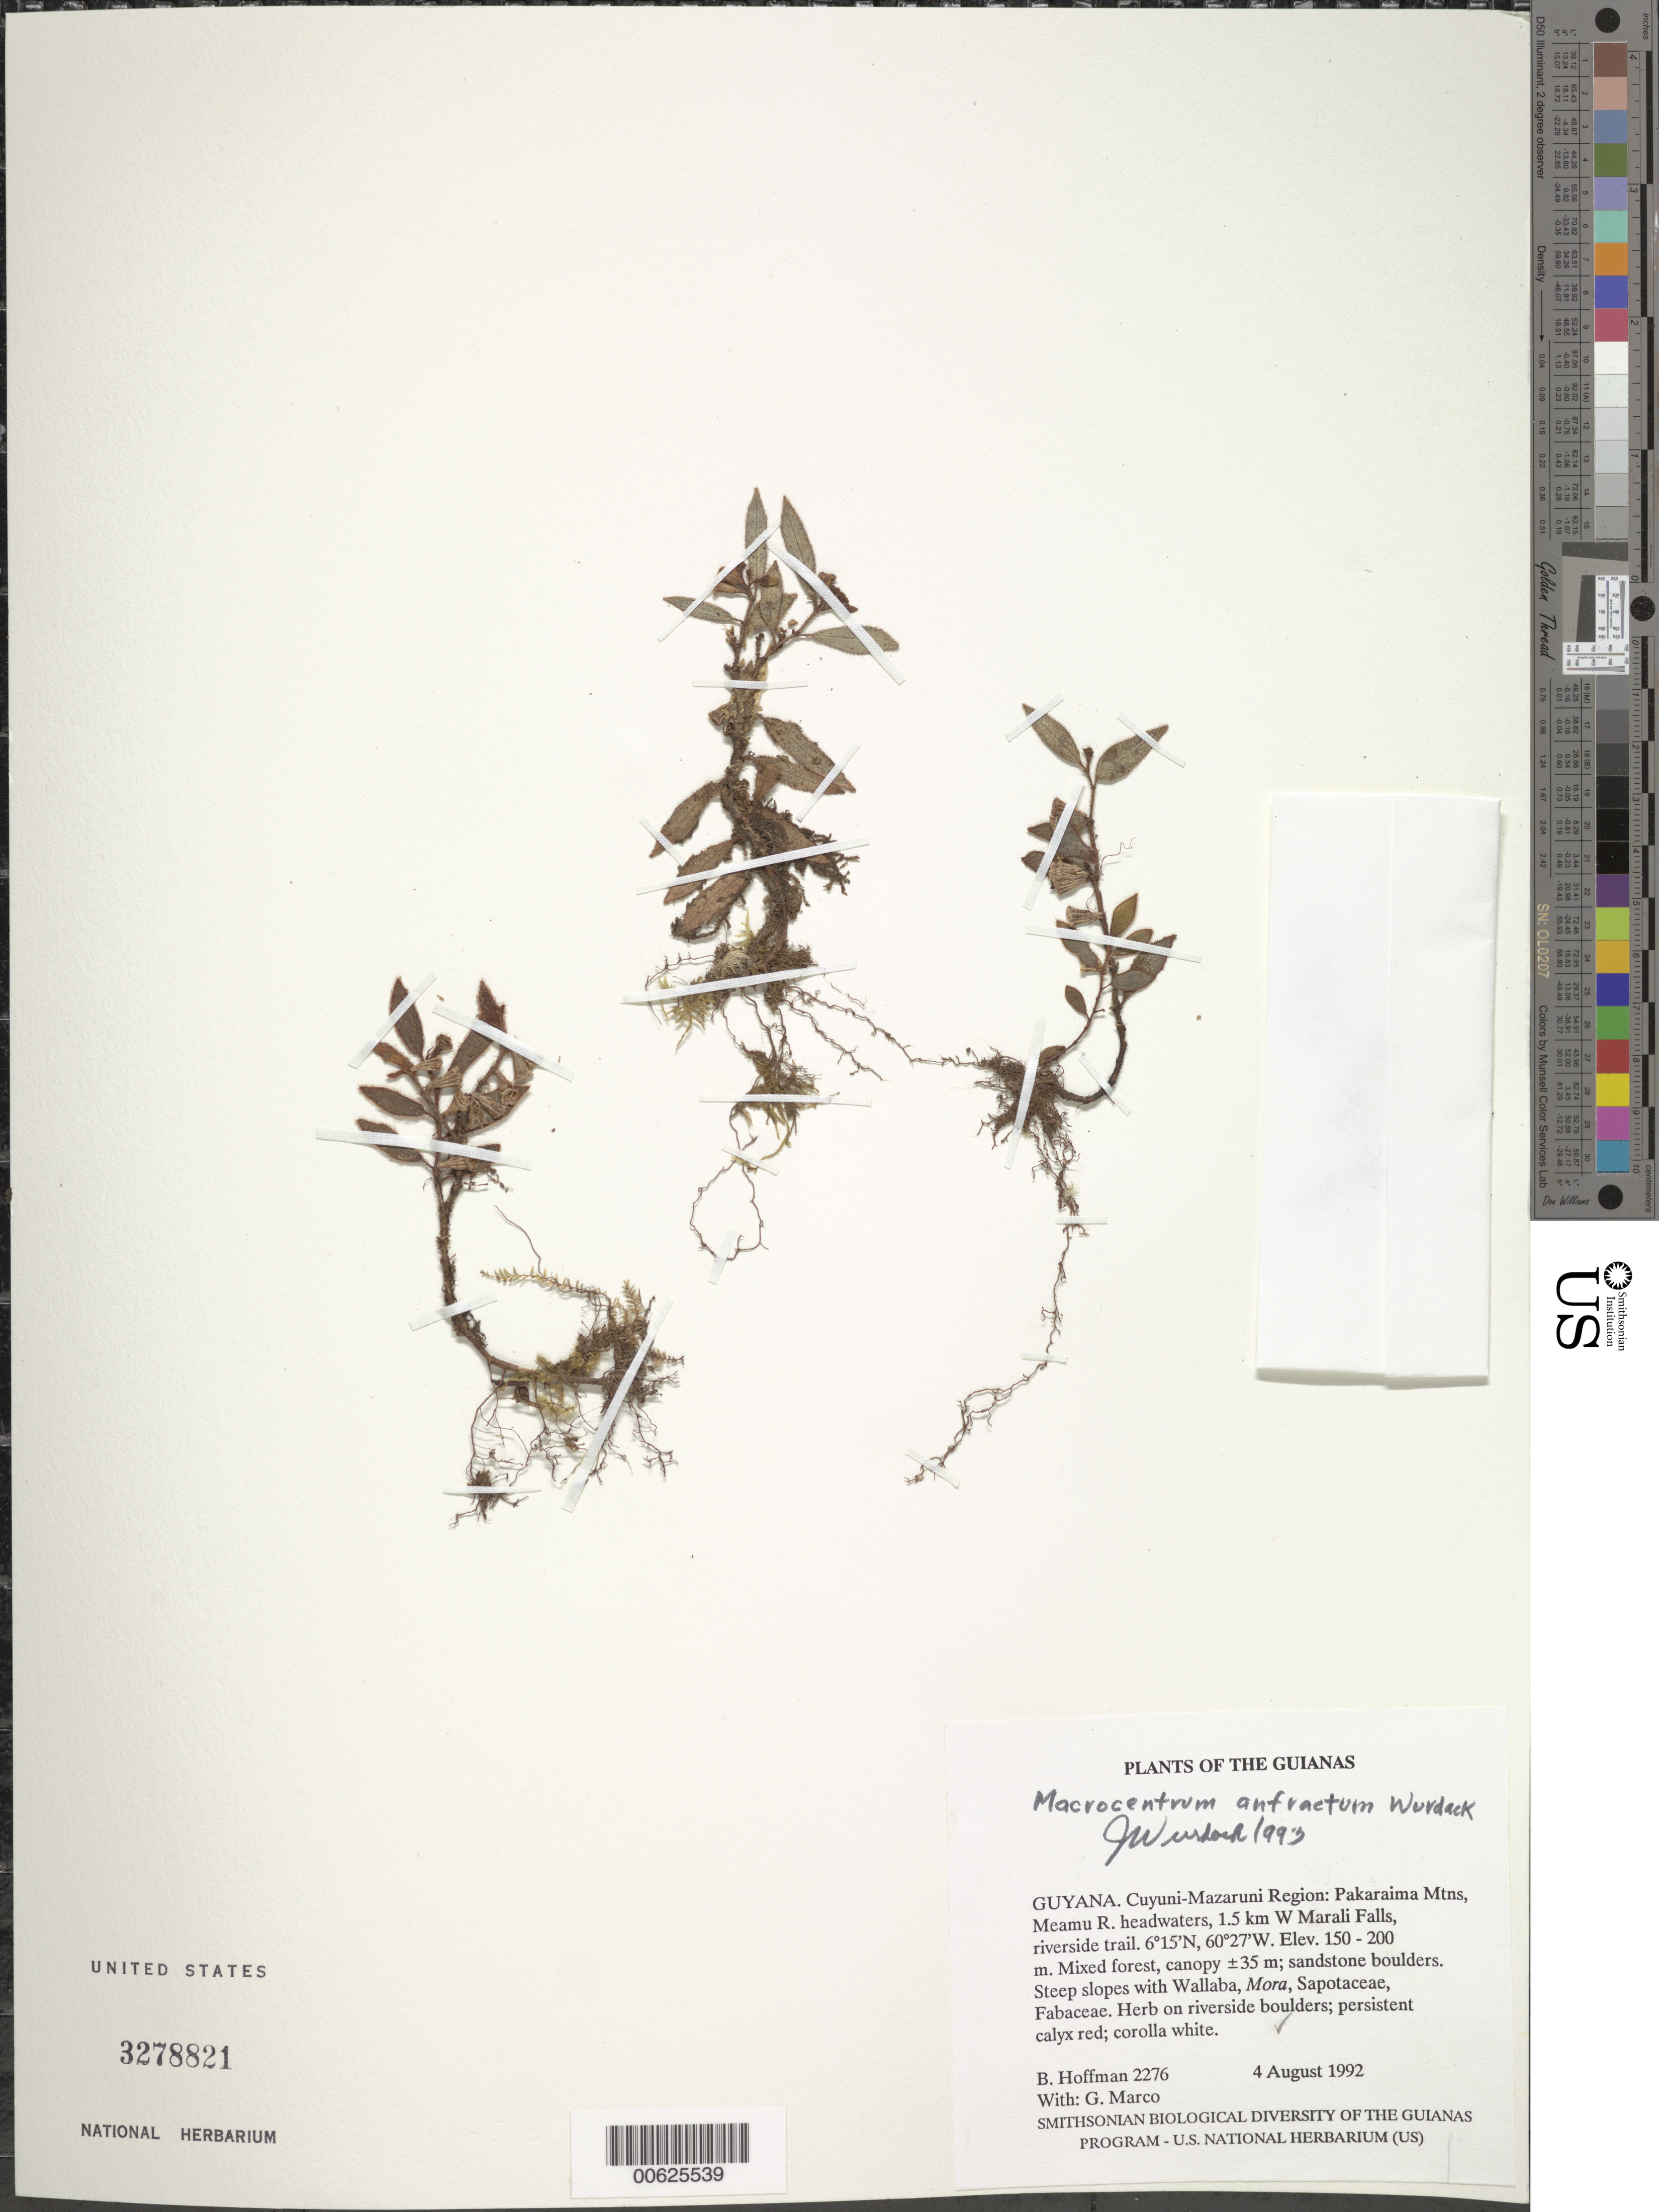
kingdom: Plantae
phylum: Tracheophyta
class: Magnoliopsida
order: Myrtales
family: Melastomataceae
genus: Macrocentrum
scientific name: Macrocentrum anfractum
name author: Wurdack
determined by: Wurdack, John J., (US), US (UNITED STATES)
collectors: B. Hoffman & G. Marco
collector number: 2276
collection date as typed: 4 August 1992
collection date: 1992-08-04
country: Guyana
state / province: Cuyuni-Mazaruni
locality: Pakaraima Mountains, Meamu River headwaters, 1.5 km W of Marali Falls, riverside trail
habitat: Mixed forest, canopy ±35 m; sandstone boulders. Steep slopes with Wallaba, Mora, Sapotaceae, Fabaceae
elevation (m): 150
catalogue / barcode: US 3278821